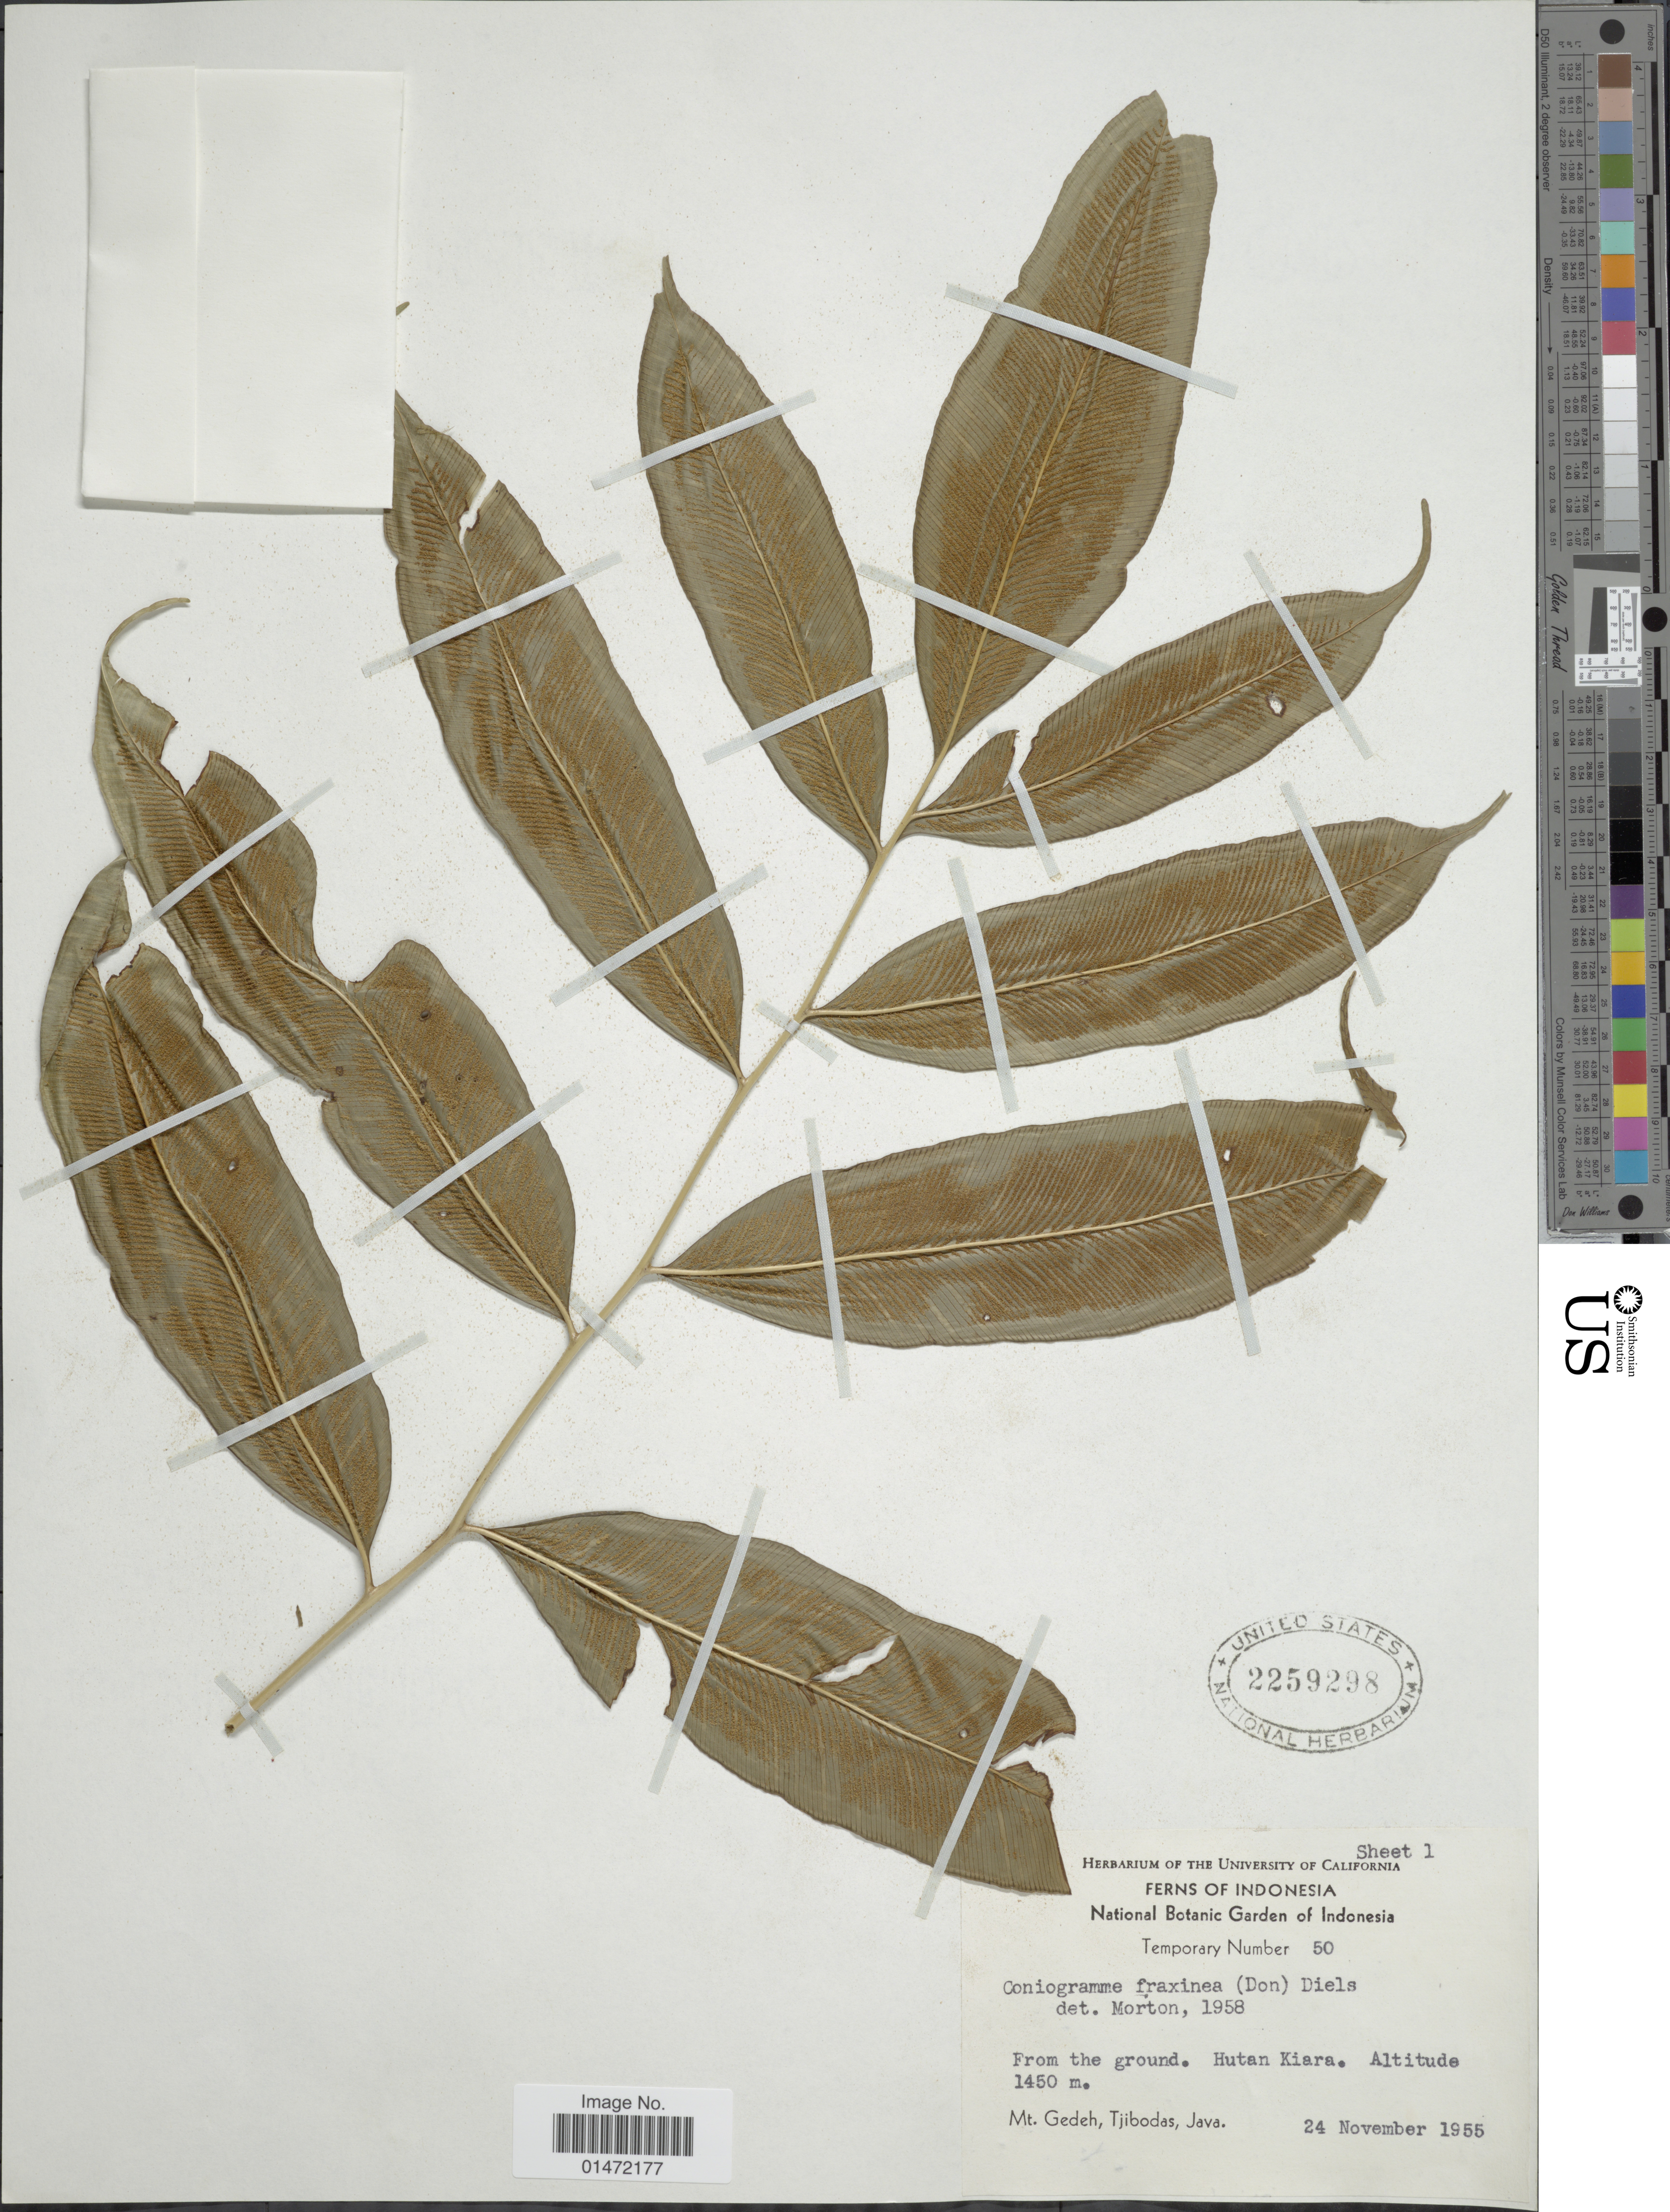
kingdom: Plantae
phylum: Tracheophyta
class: Polypodiopsida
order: Polypodiales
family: Pteridaceae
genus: Coniogramme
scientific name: Coniogramme fraxinea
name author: (D. Don) Diels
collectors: ex herb. Univ. of California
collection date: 1955-11-24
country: Indonesia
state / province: Java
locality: Hutan Kiara. Mt. Gedeh, Tjibodas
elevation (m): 1450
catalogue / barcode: US 2259298